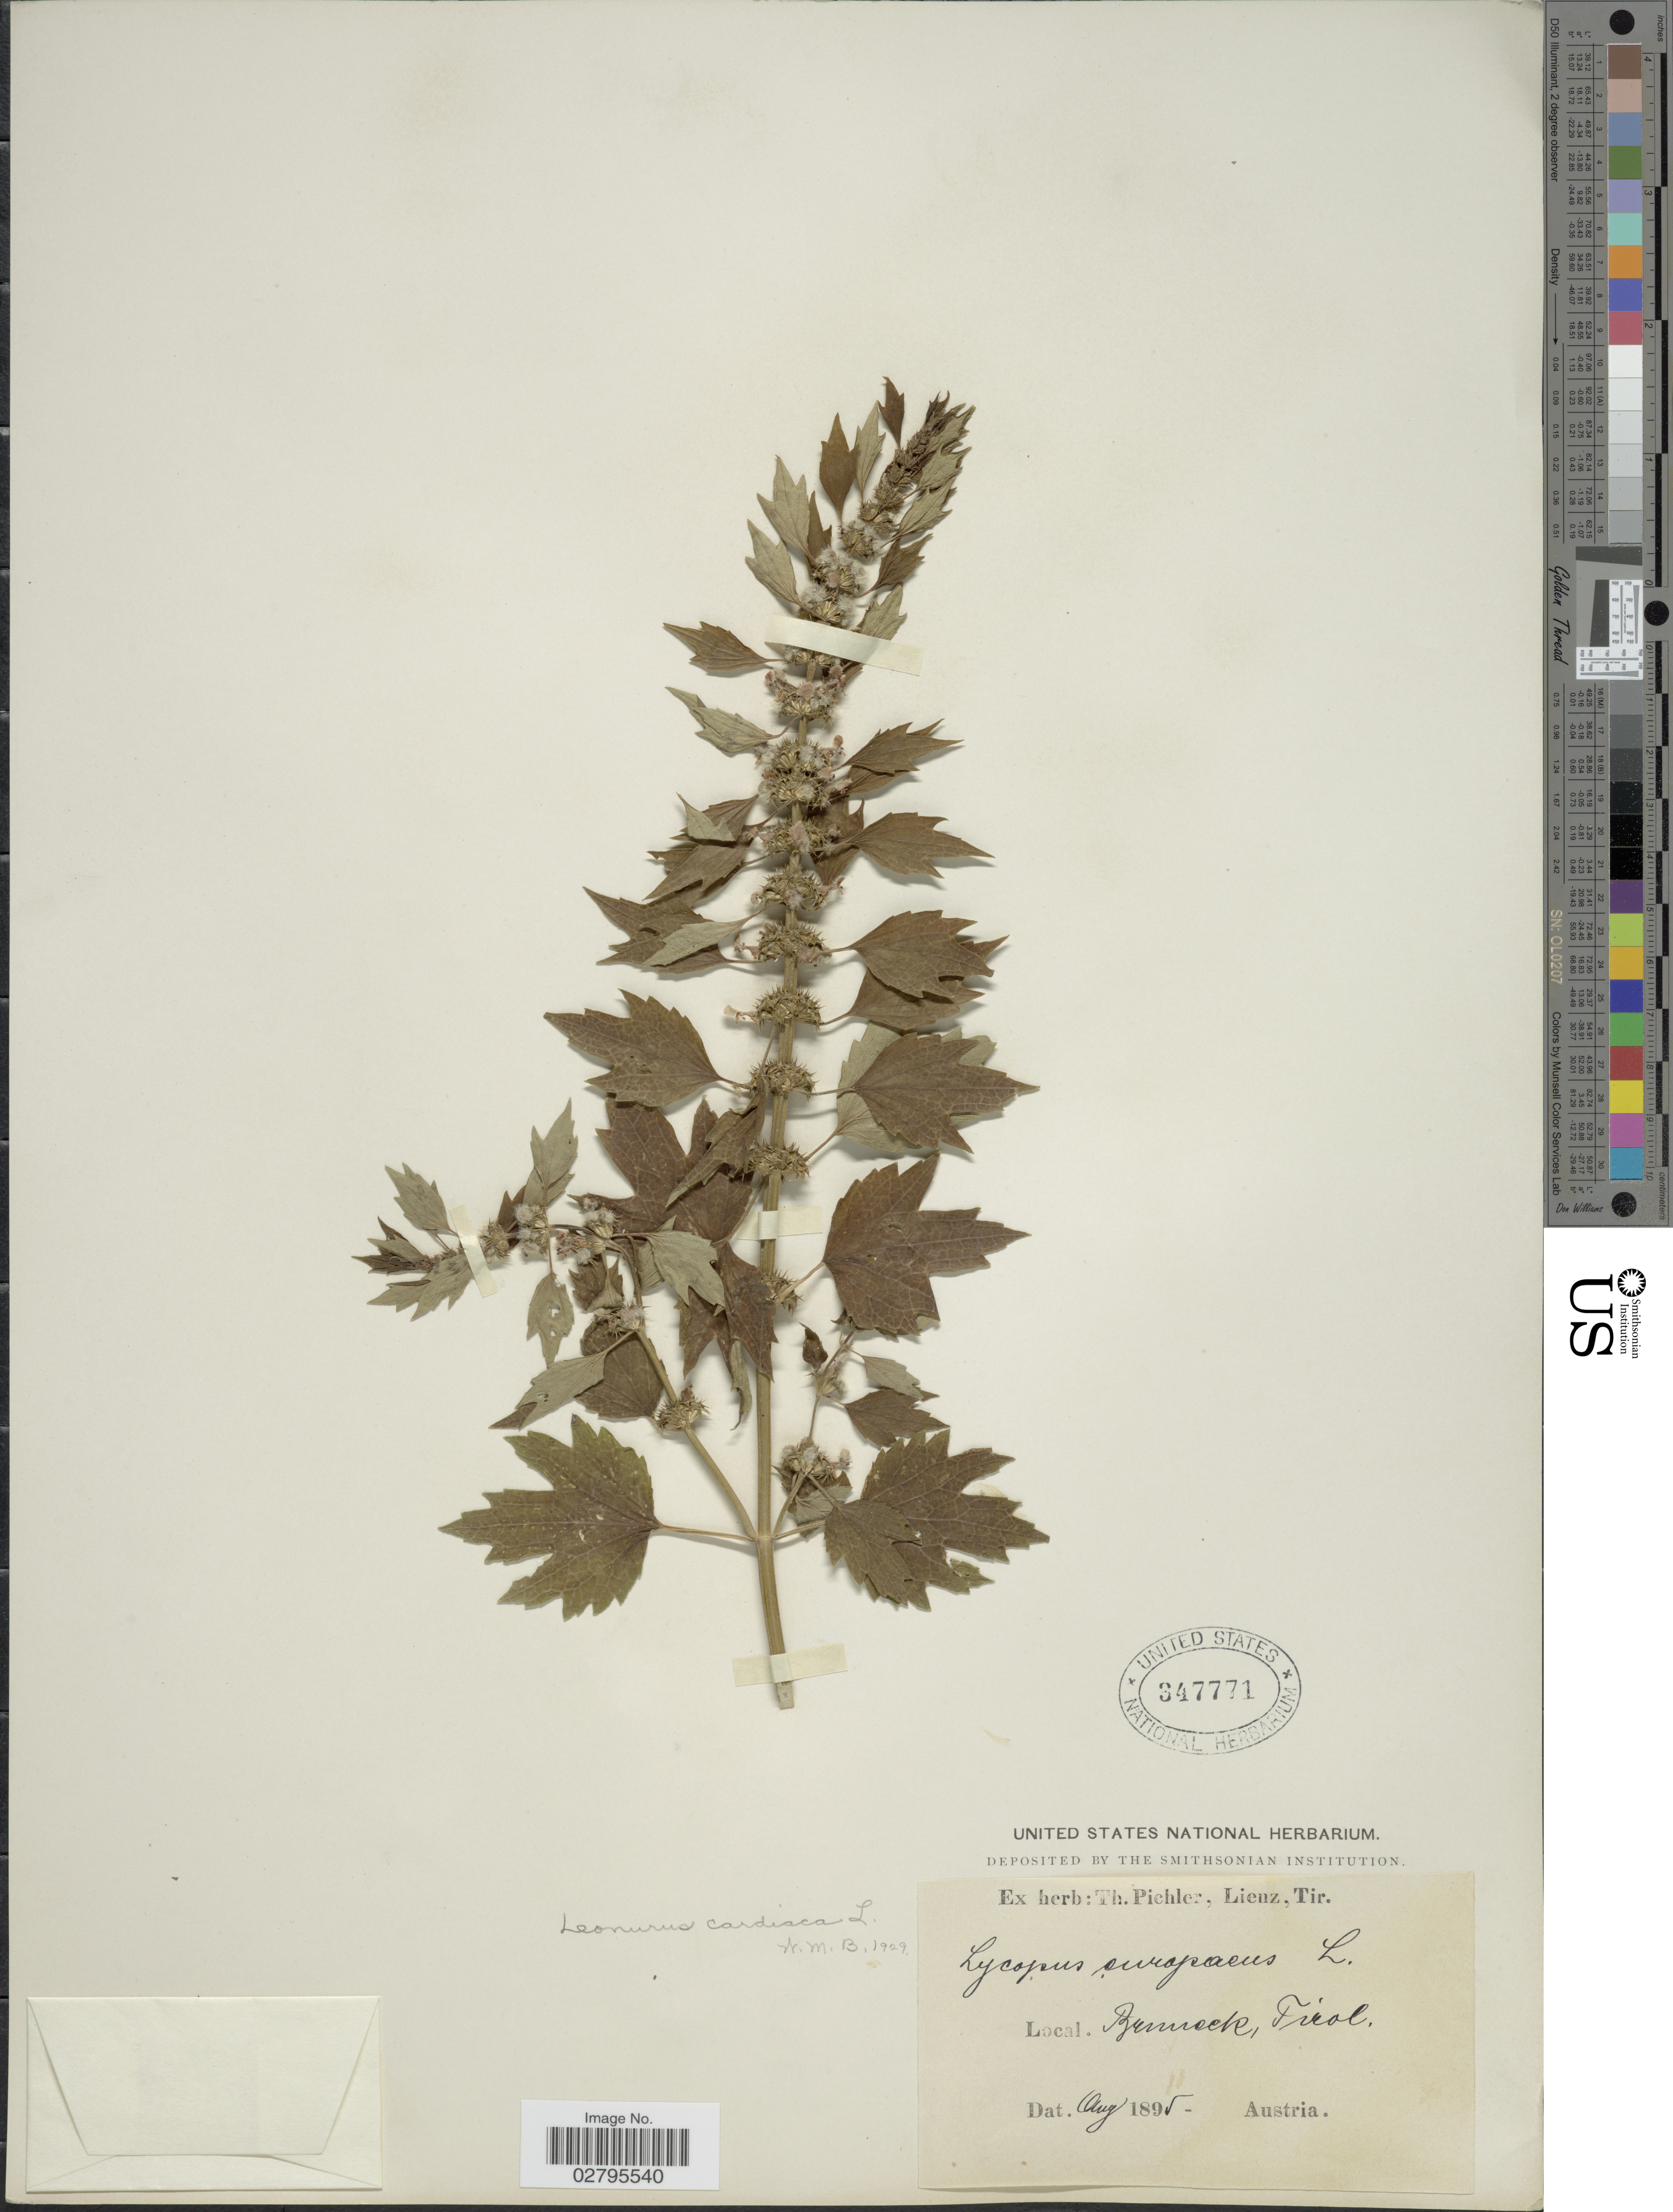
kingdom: Plantae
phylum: Tracheophyta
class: Magnoliopsida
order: Lamiales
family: Lamiaceae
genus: Leonurus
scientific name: Leonurus cardiaca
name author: L.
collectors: ex herb. T. Pichler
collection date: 1895-08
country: Italy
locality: Bruneck, Tirol.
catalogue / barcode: US 347771